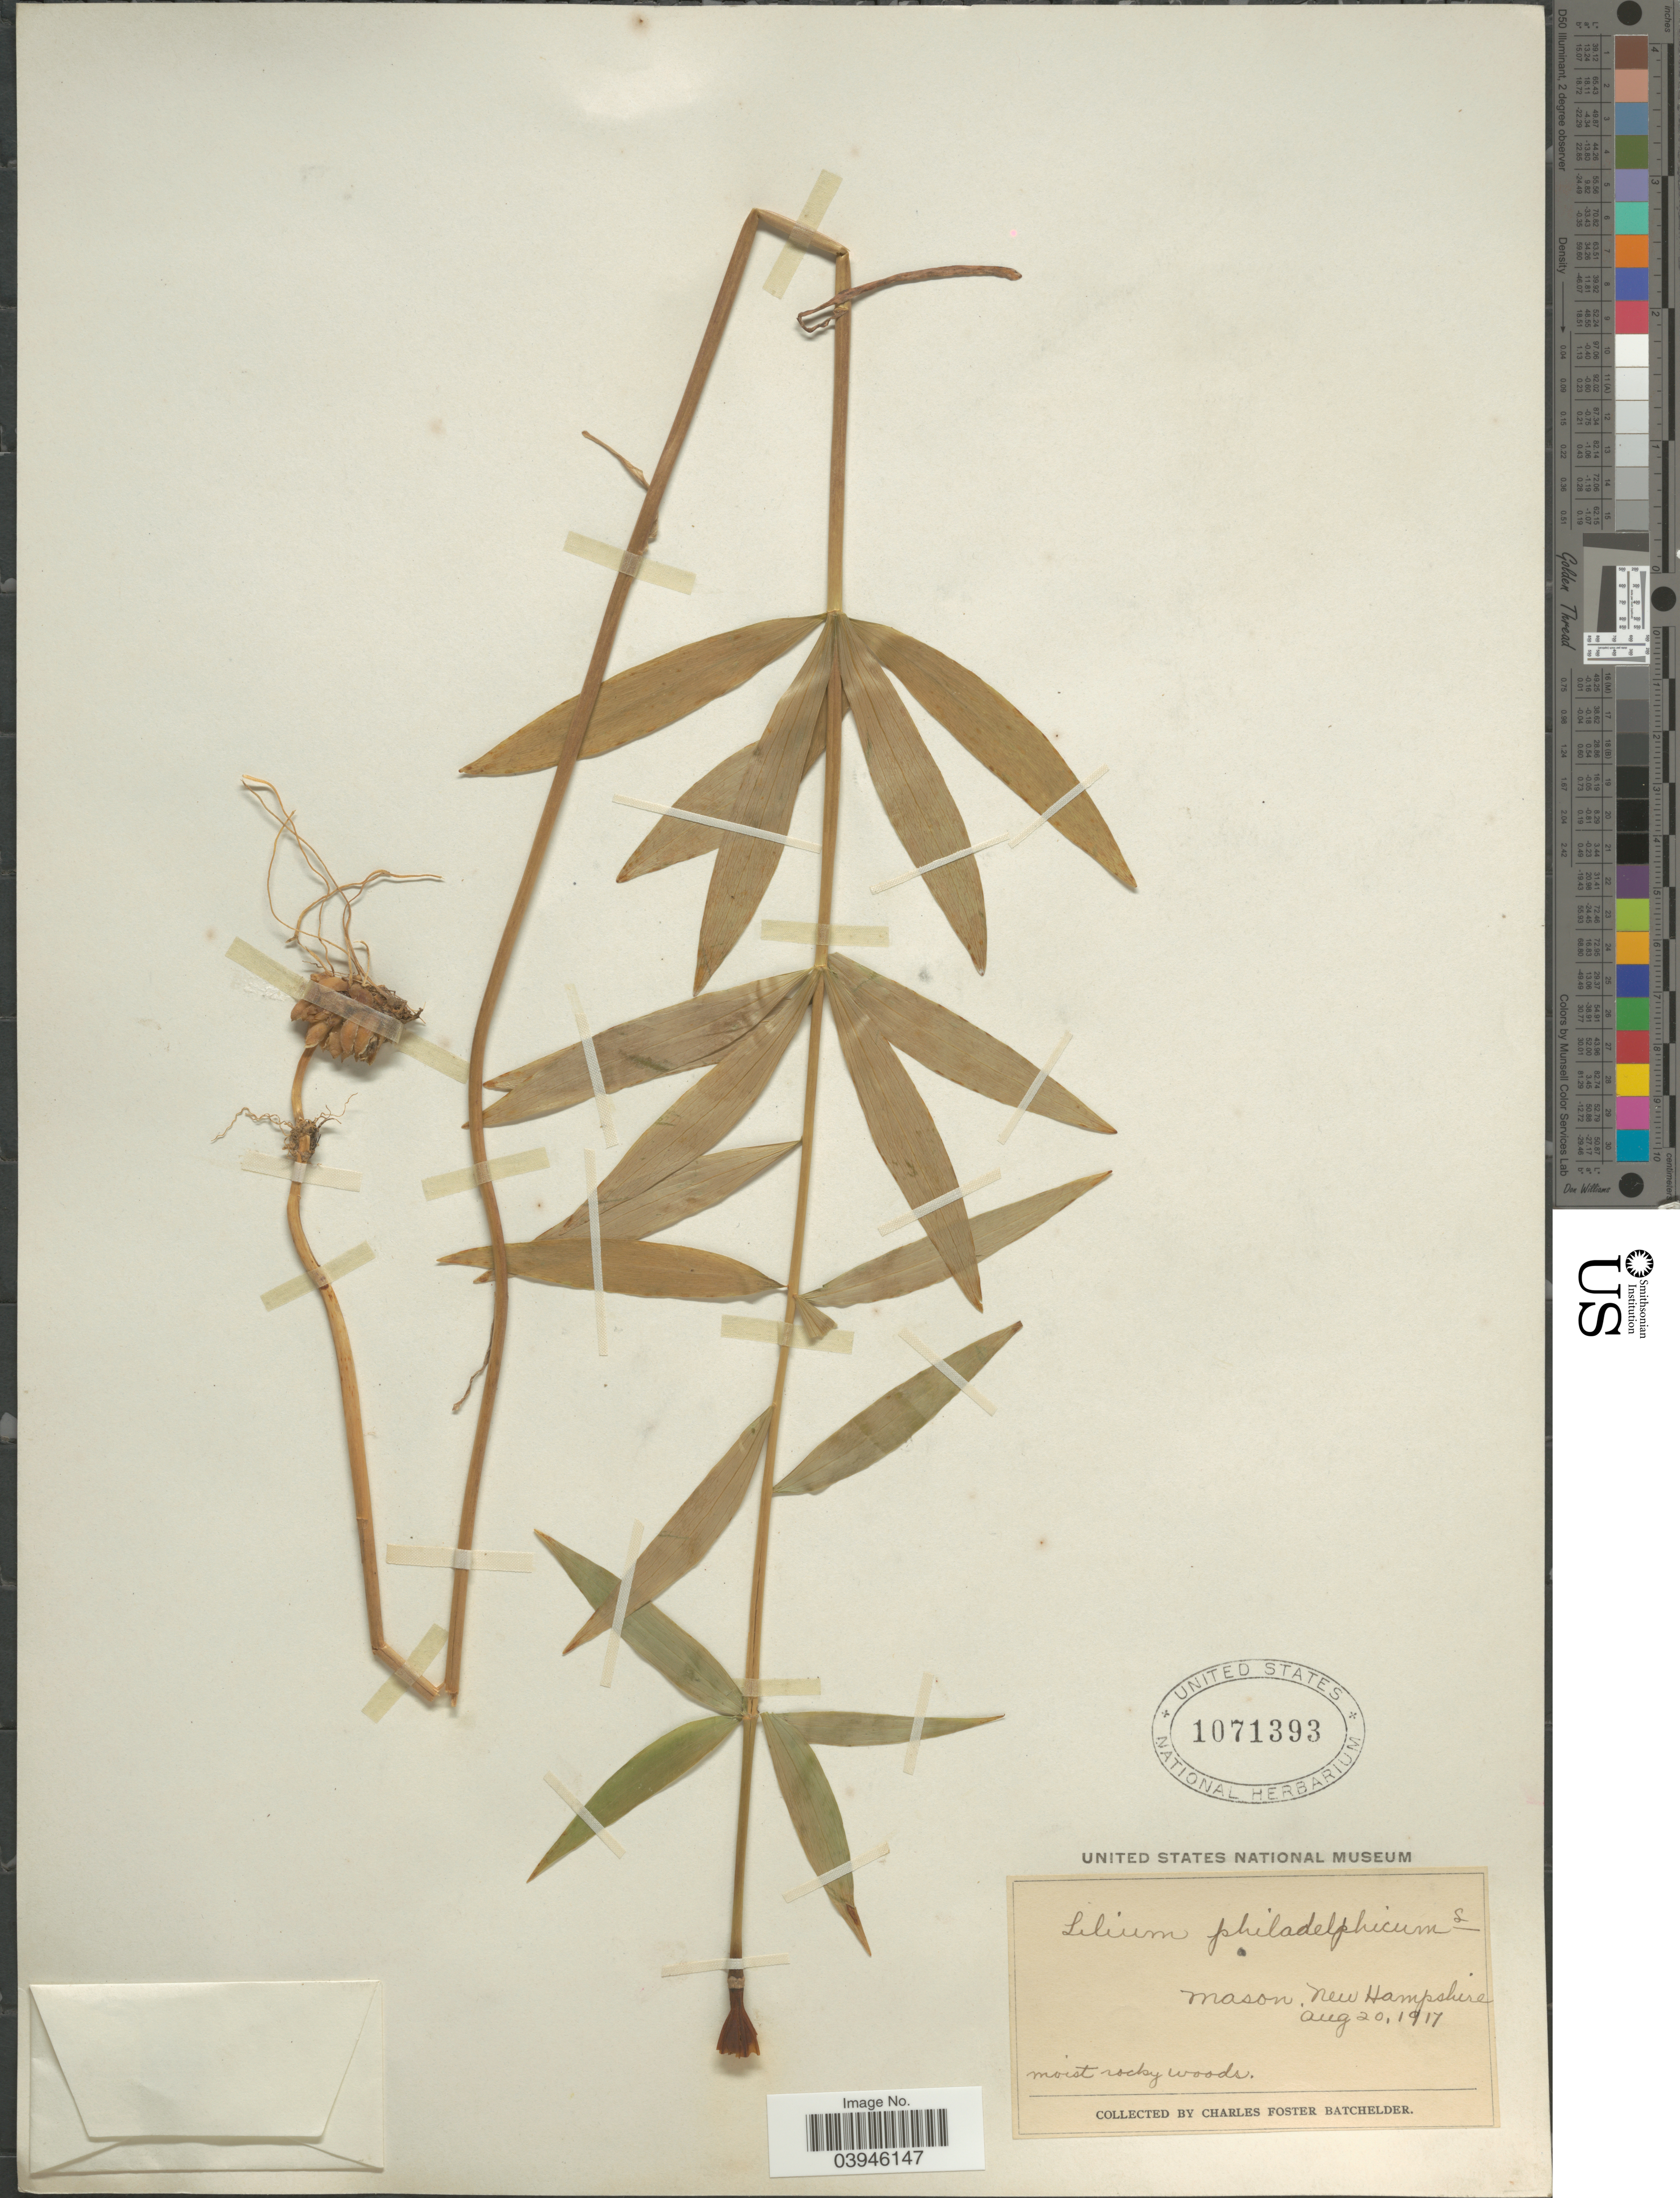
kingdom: Plantae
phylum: Tracheophyta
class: Liliopsida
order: Liliales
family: Liliaceae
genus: Lilium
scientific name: Lilium philadelphicum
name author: L.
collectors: C. Batchelder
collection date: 1917-08-20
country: United States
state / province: New Hampshire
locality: Mason.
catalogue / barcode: US 1071393